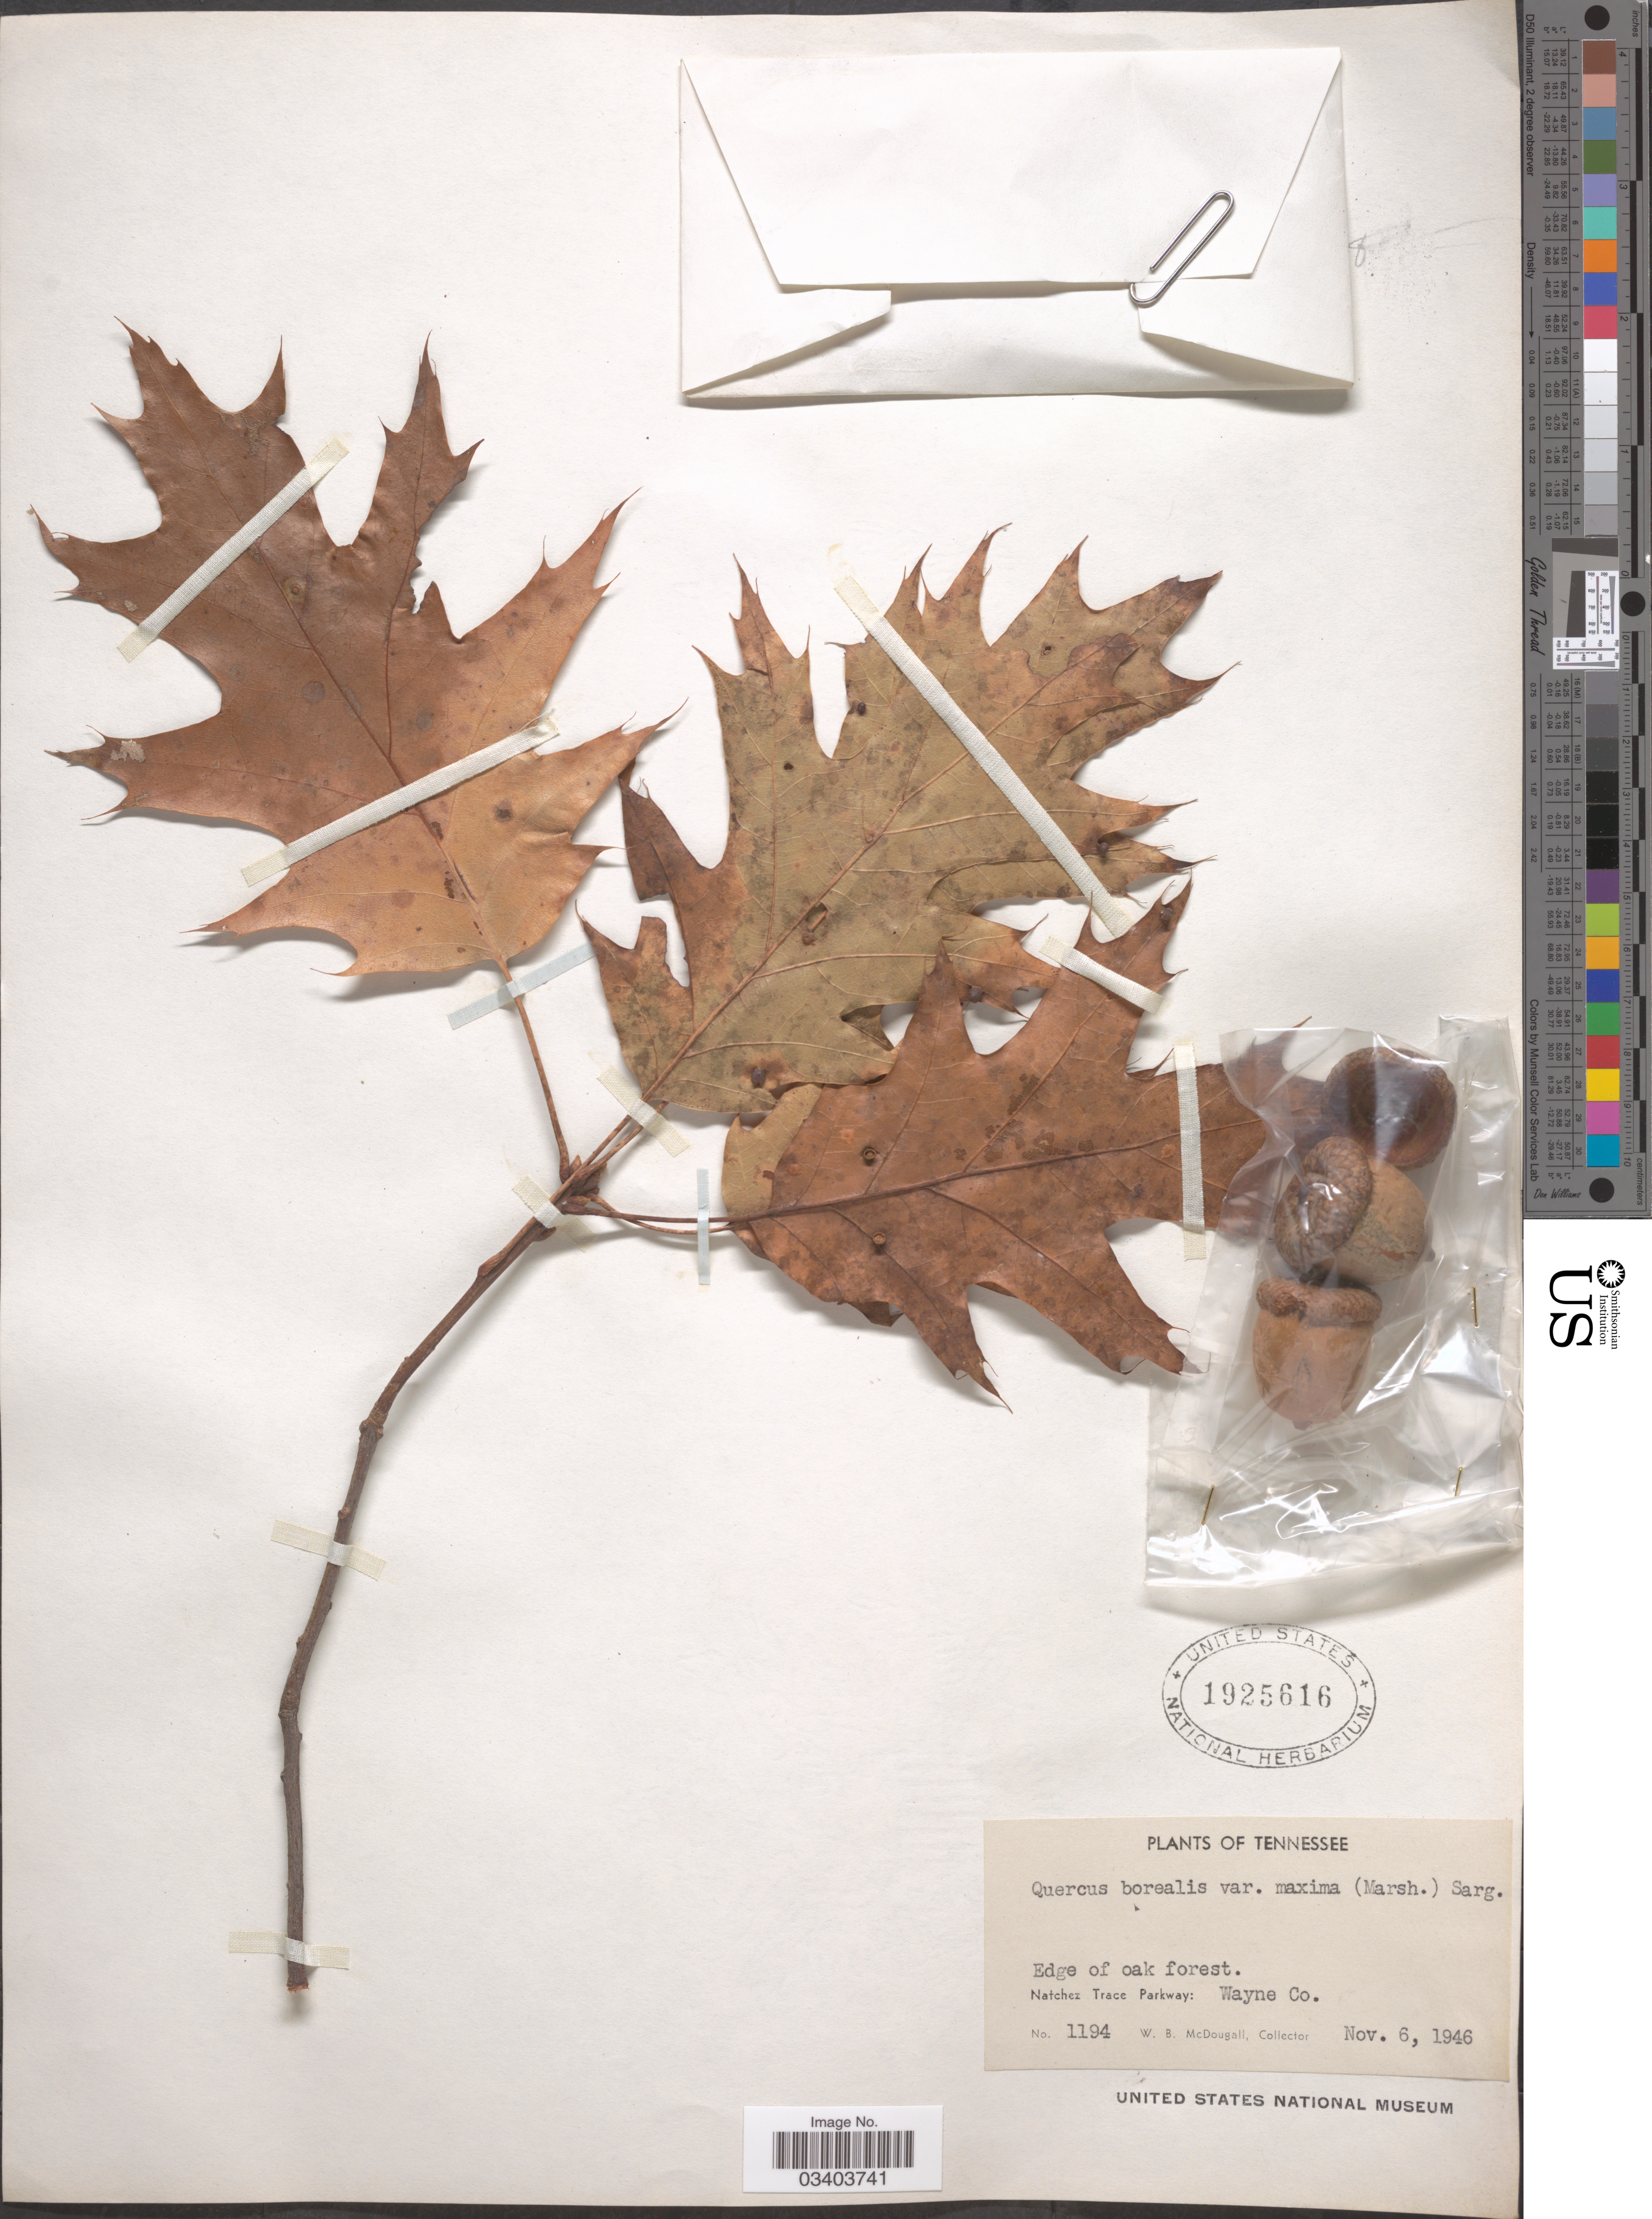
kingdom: Plantae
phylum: Tracheophyta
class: Magnoliopsida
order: Fagales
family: Fagaceae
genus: Quercus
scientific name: Quercus borealis var. maxima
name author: (Marshall) Sarg.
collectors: W. B. McDougall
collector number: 1194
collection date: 1946-11-06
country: United States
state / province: Tennessee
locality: Edge of oak forest. Natchez Trace Parkway: Wayne Co.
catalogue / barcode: US 1925616